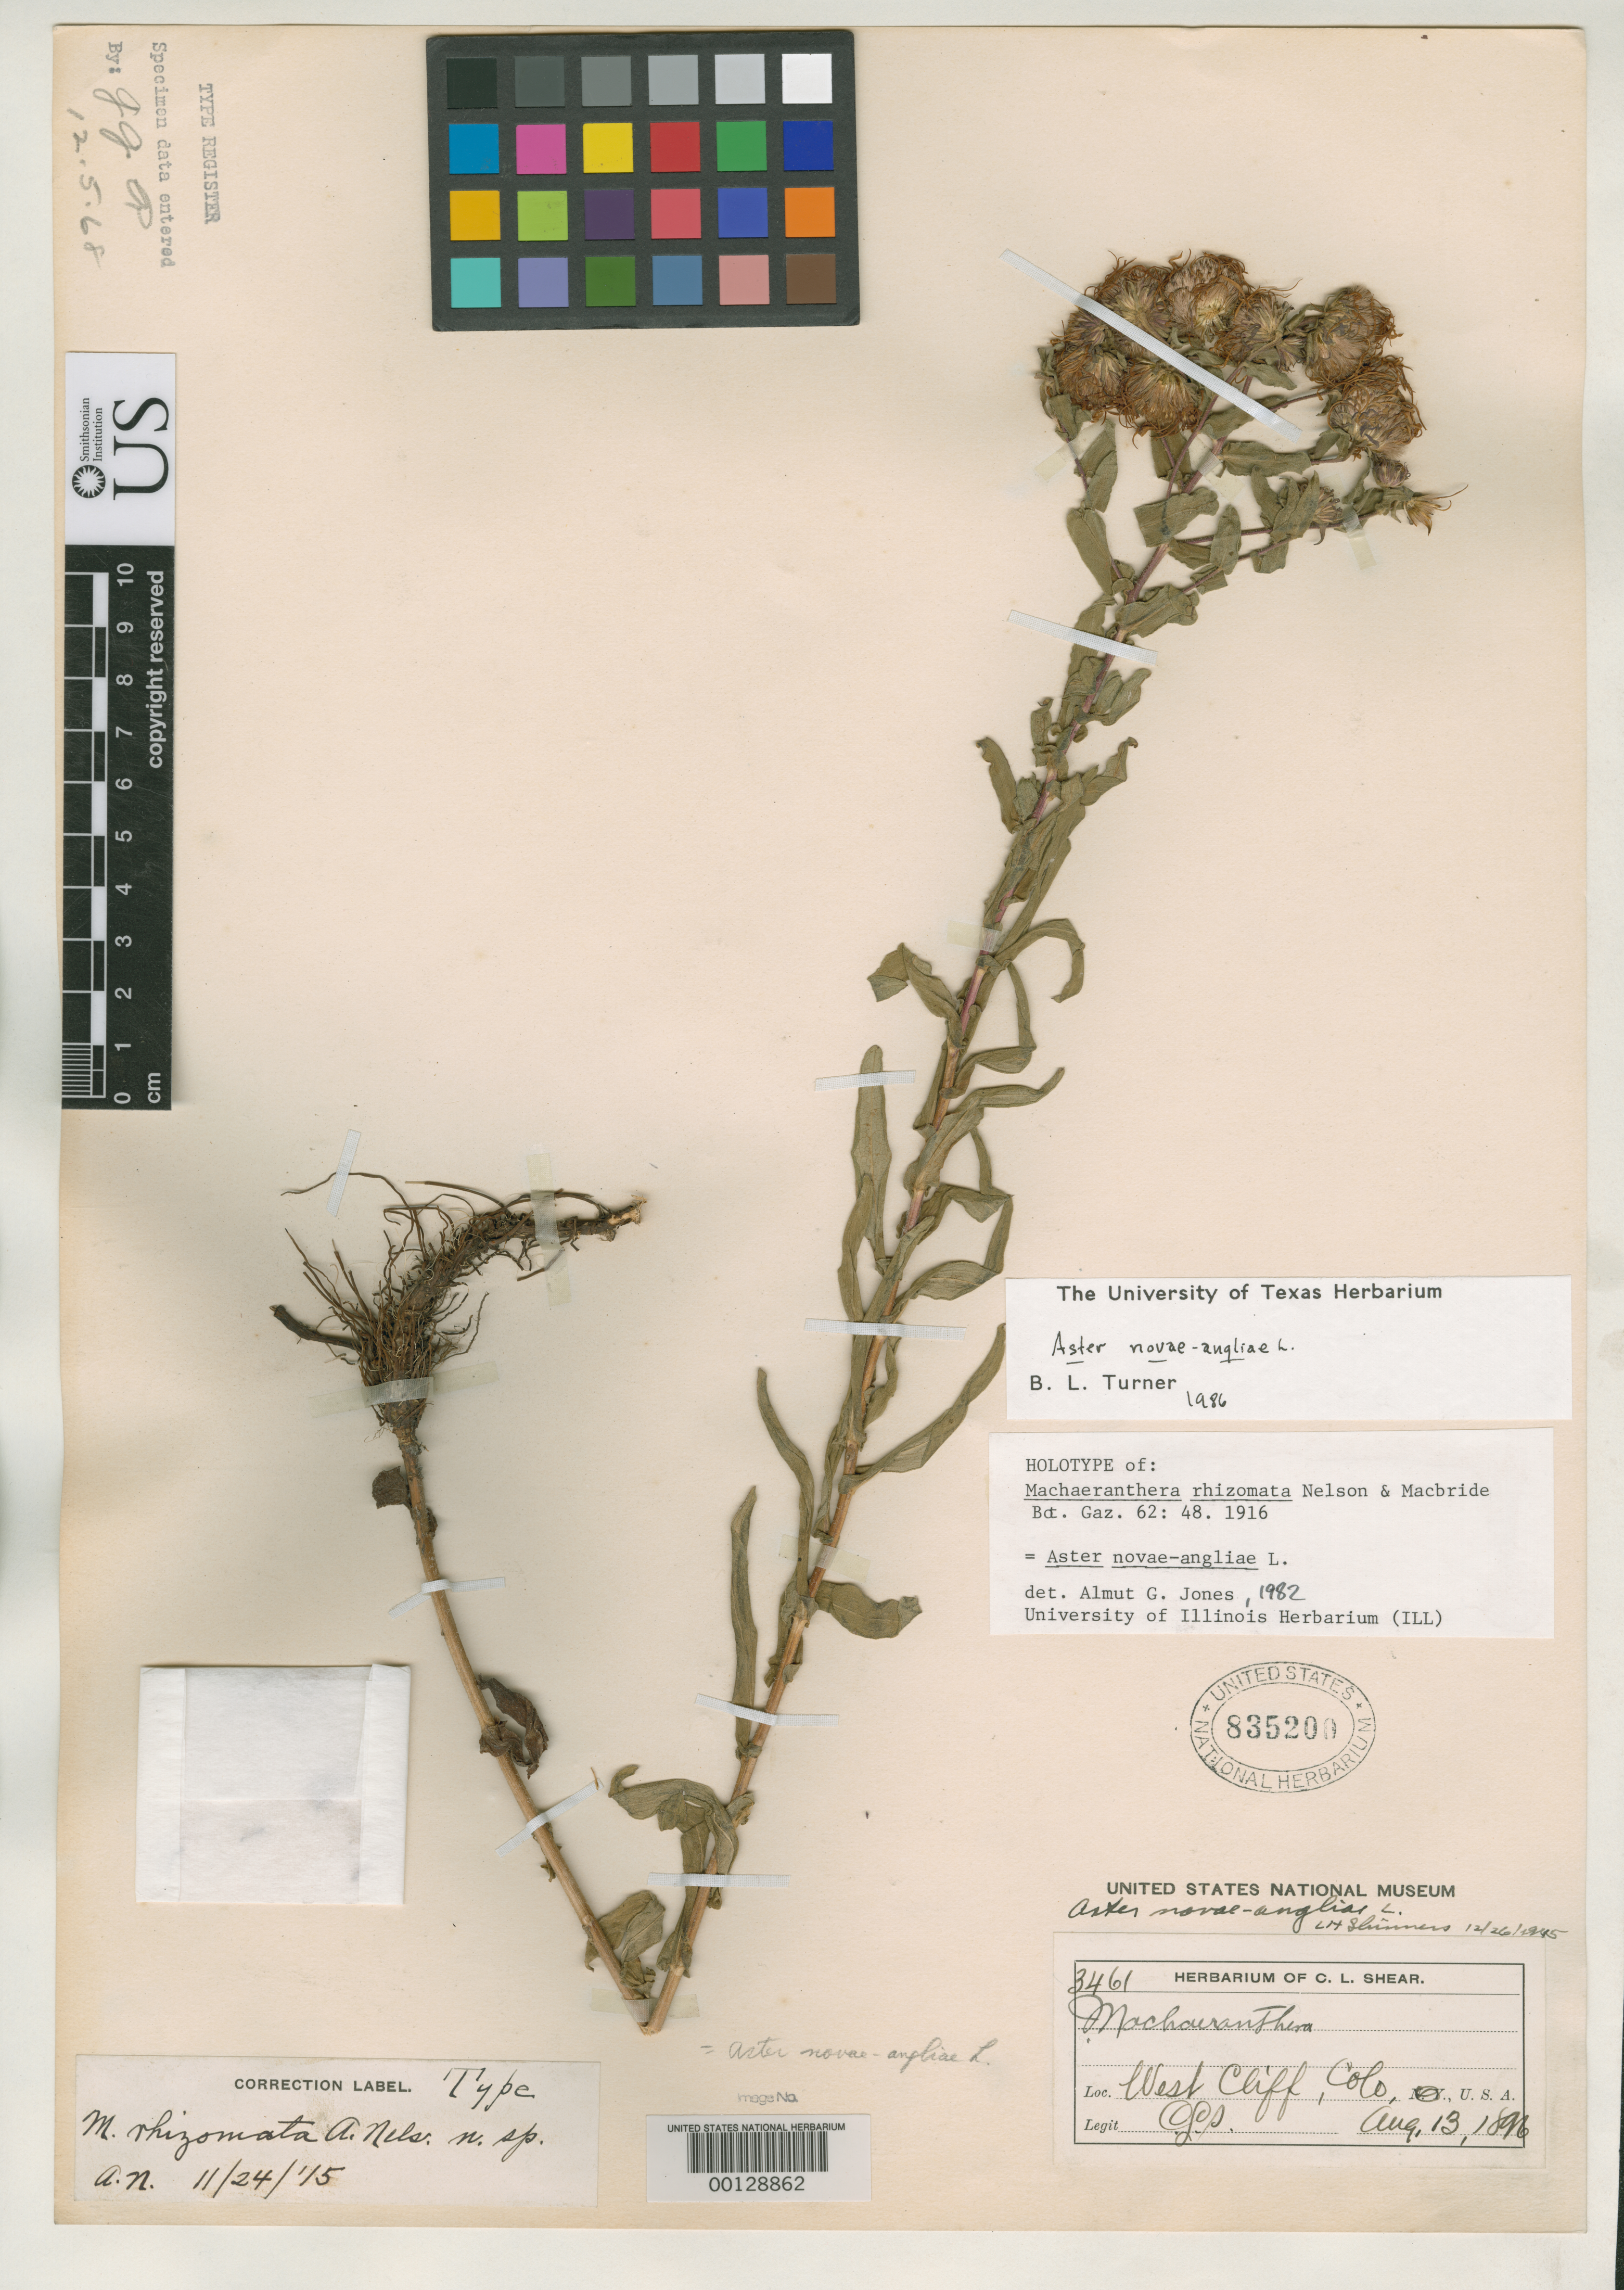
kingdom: Plantae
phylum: Tracheophyta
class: Magnoliopsida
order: Asterales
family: Asteraceae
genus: Machaeranthera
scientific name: Machaeranthera rhizomata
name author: A. Nelson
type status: Holotype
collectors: C. L. Shear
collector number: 3461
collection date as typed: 13 Aug 1896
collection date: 1896-08-13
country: United States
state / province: Colorado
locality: West Cliff.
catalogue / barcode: US 835200